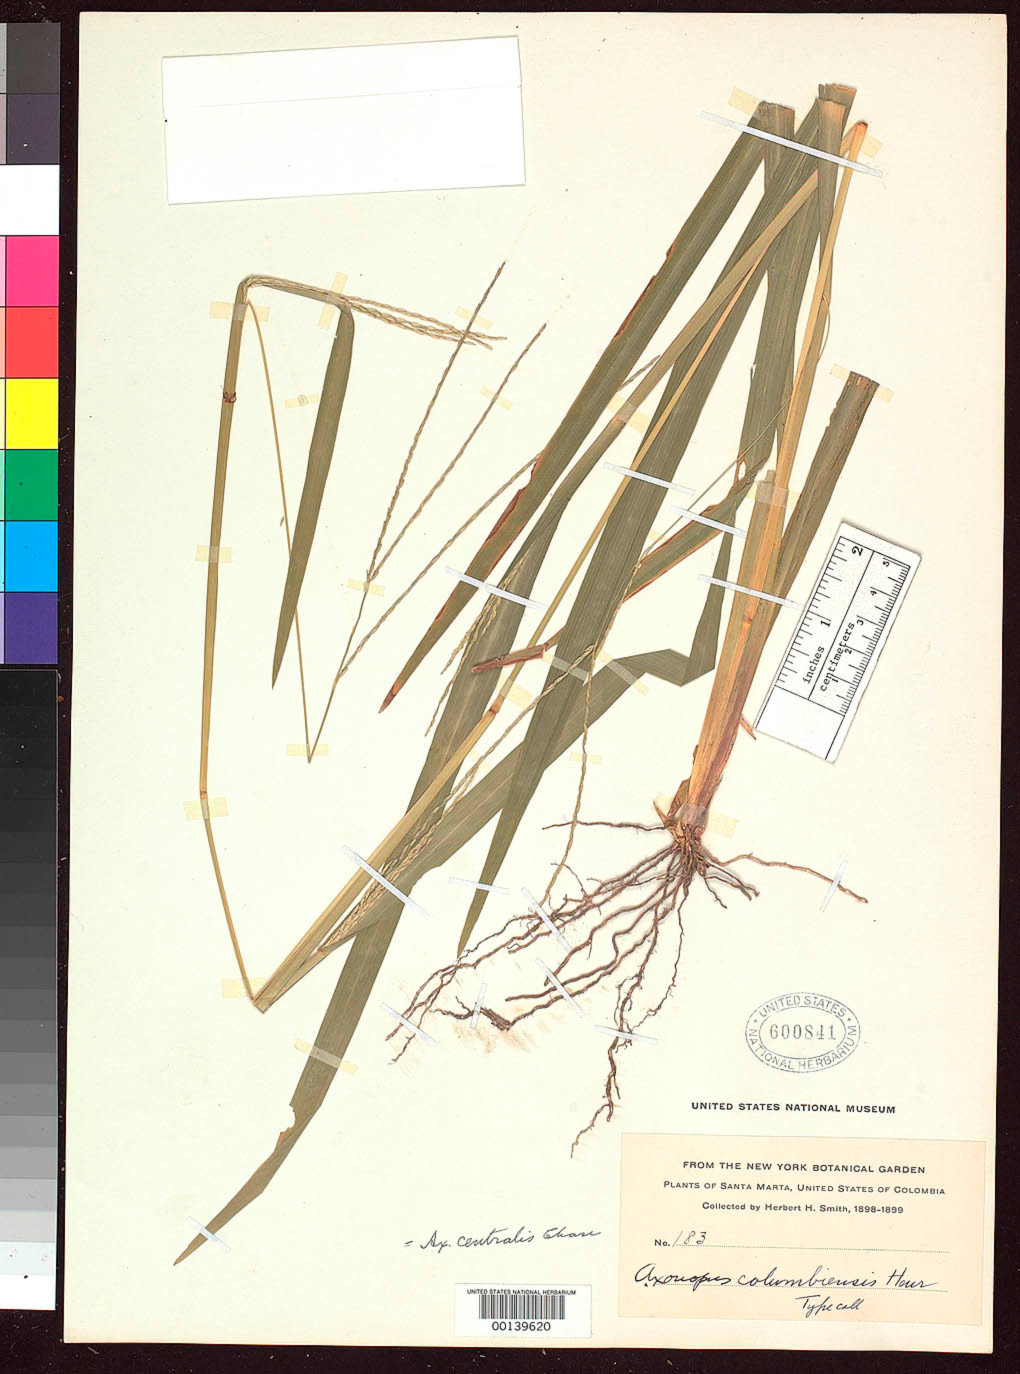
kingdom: Plantae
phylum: Tracheophyta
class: Liliopsida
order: Poales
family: Poaceae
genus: Axonopus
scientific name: Axonopus columbiensis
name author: Henr.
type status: Isotype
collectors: Herbert H. Smith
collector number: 183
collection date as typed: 1898 to -- --- 1899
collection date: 1898/1899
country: Colombia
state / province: Magdalena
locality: Santa Marta.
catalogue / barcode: US 600841